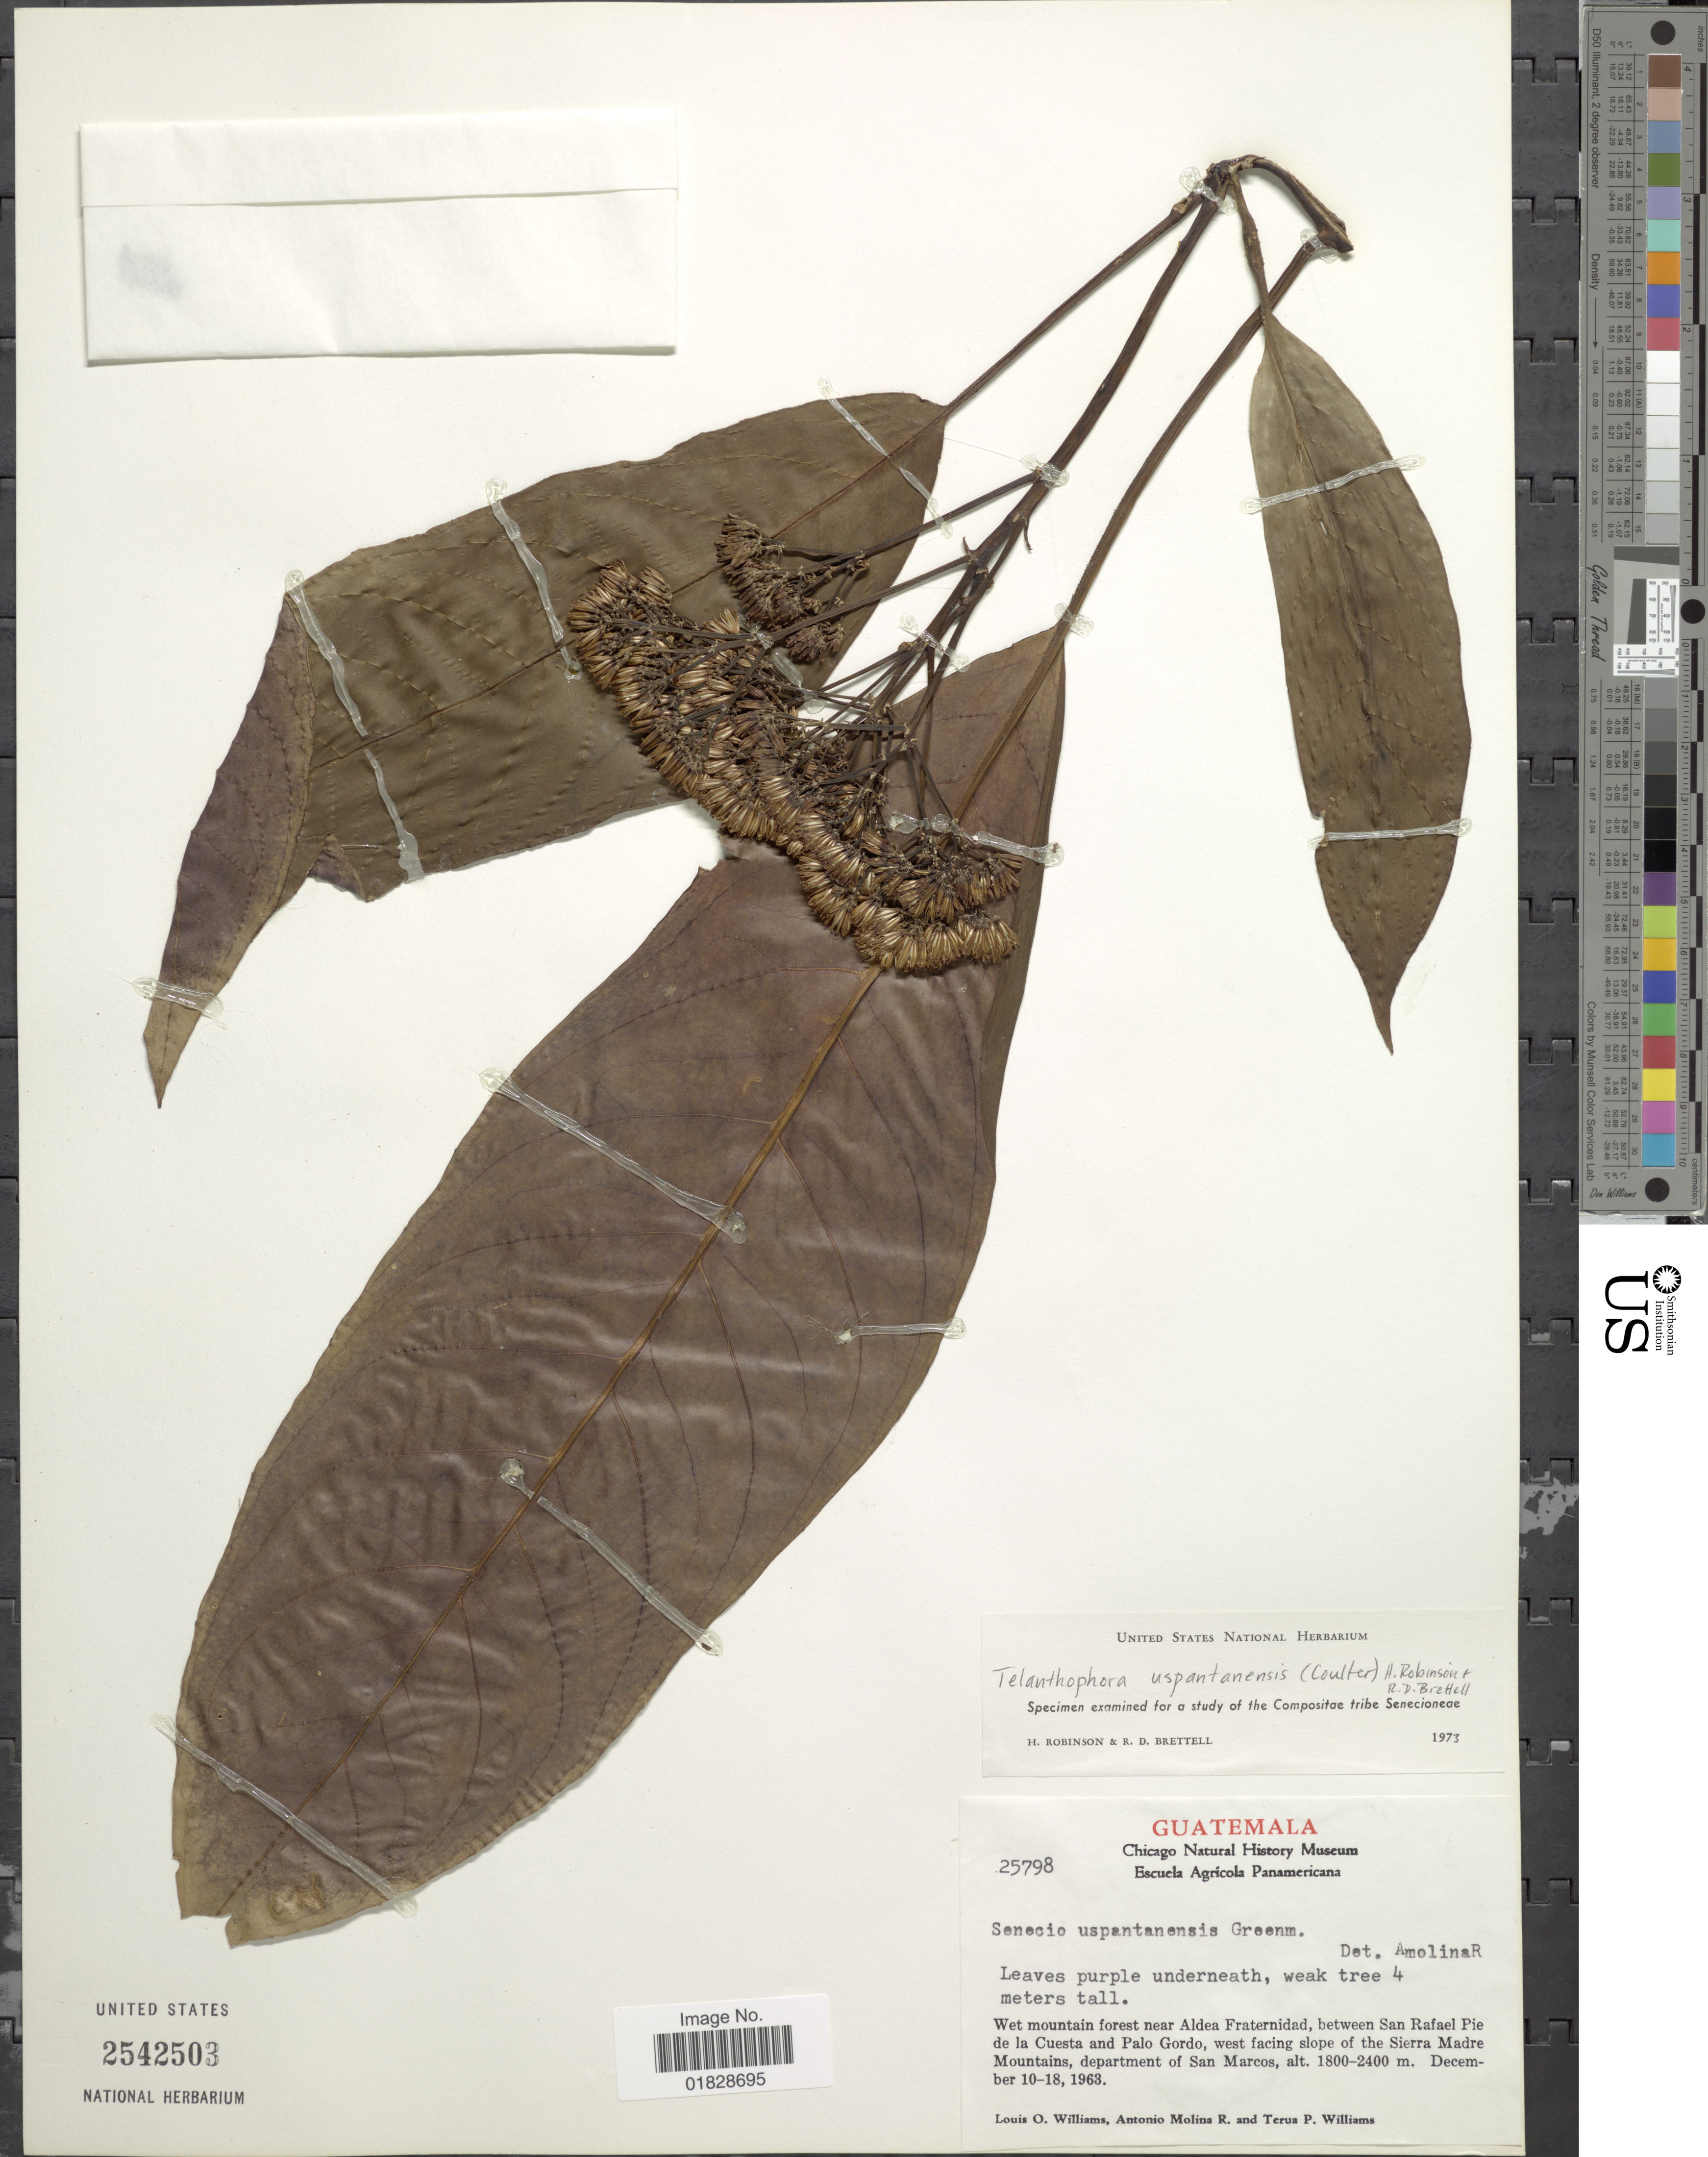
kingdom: Plantae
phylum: Tracheophyta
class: Magnoliopsida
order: Asterales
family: Asteraceae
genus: Telanthophora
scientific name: Telanthophora uspantanensis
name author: (J.M. Coult.) H. Rob. & Brettell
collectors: L. O. Williams, A. Molina R. & T. P. Williams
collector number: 25798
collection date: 1963-12-10/1963-12-18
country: Guatemala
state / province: San Marcos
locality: Wet mountain forest near Aldea Fraternidad, between San Rafael Pie de la Cuesta and Palo Gordo, west facing slope of the Sierra Madre Mountains, department of San Marcos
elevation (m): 1800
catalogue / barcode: US 2542503